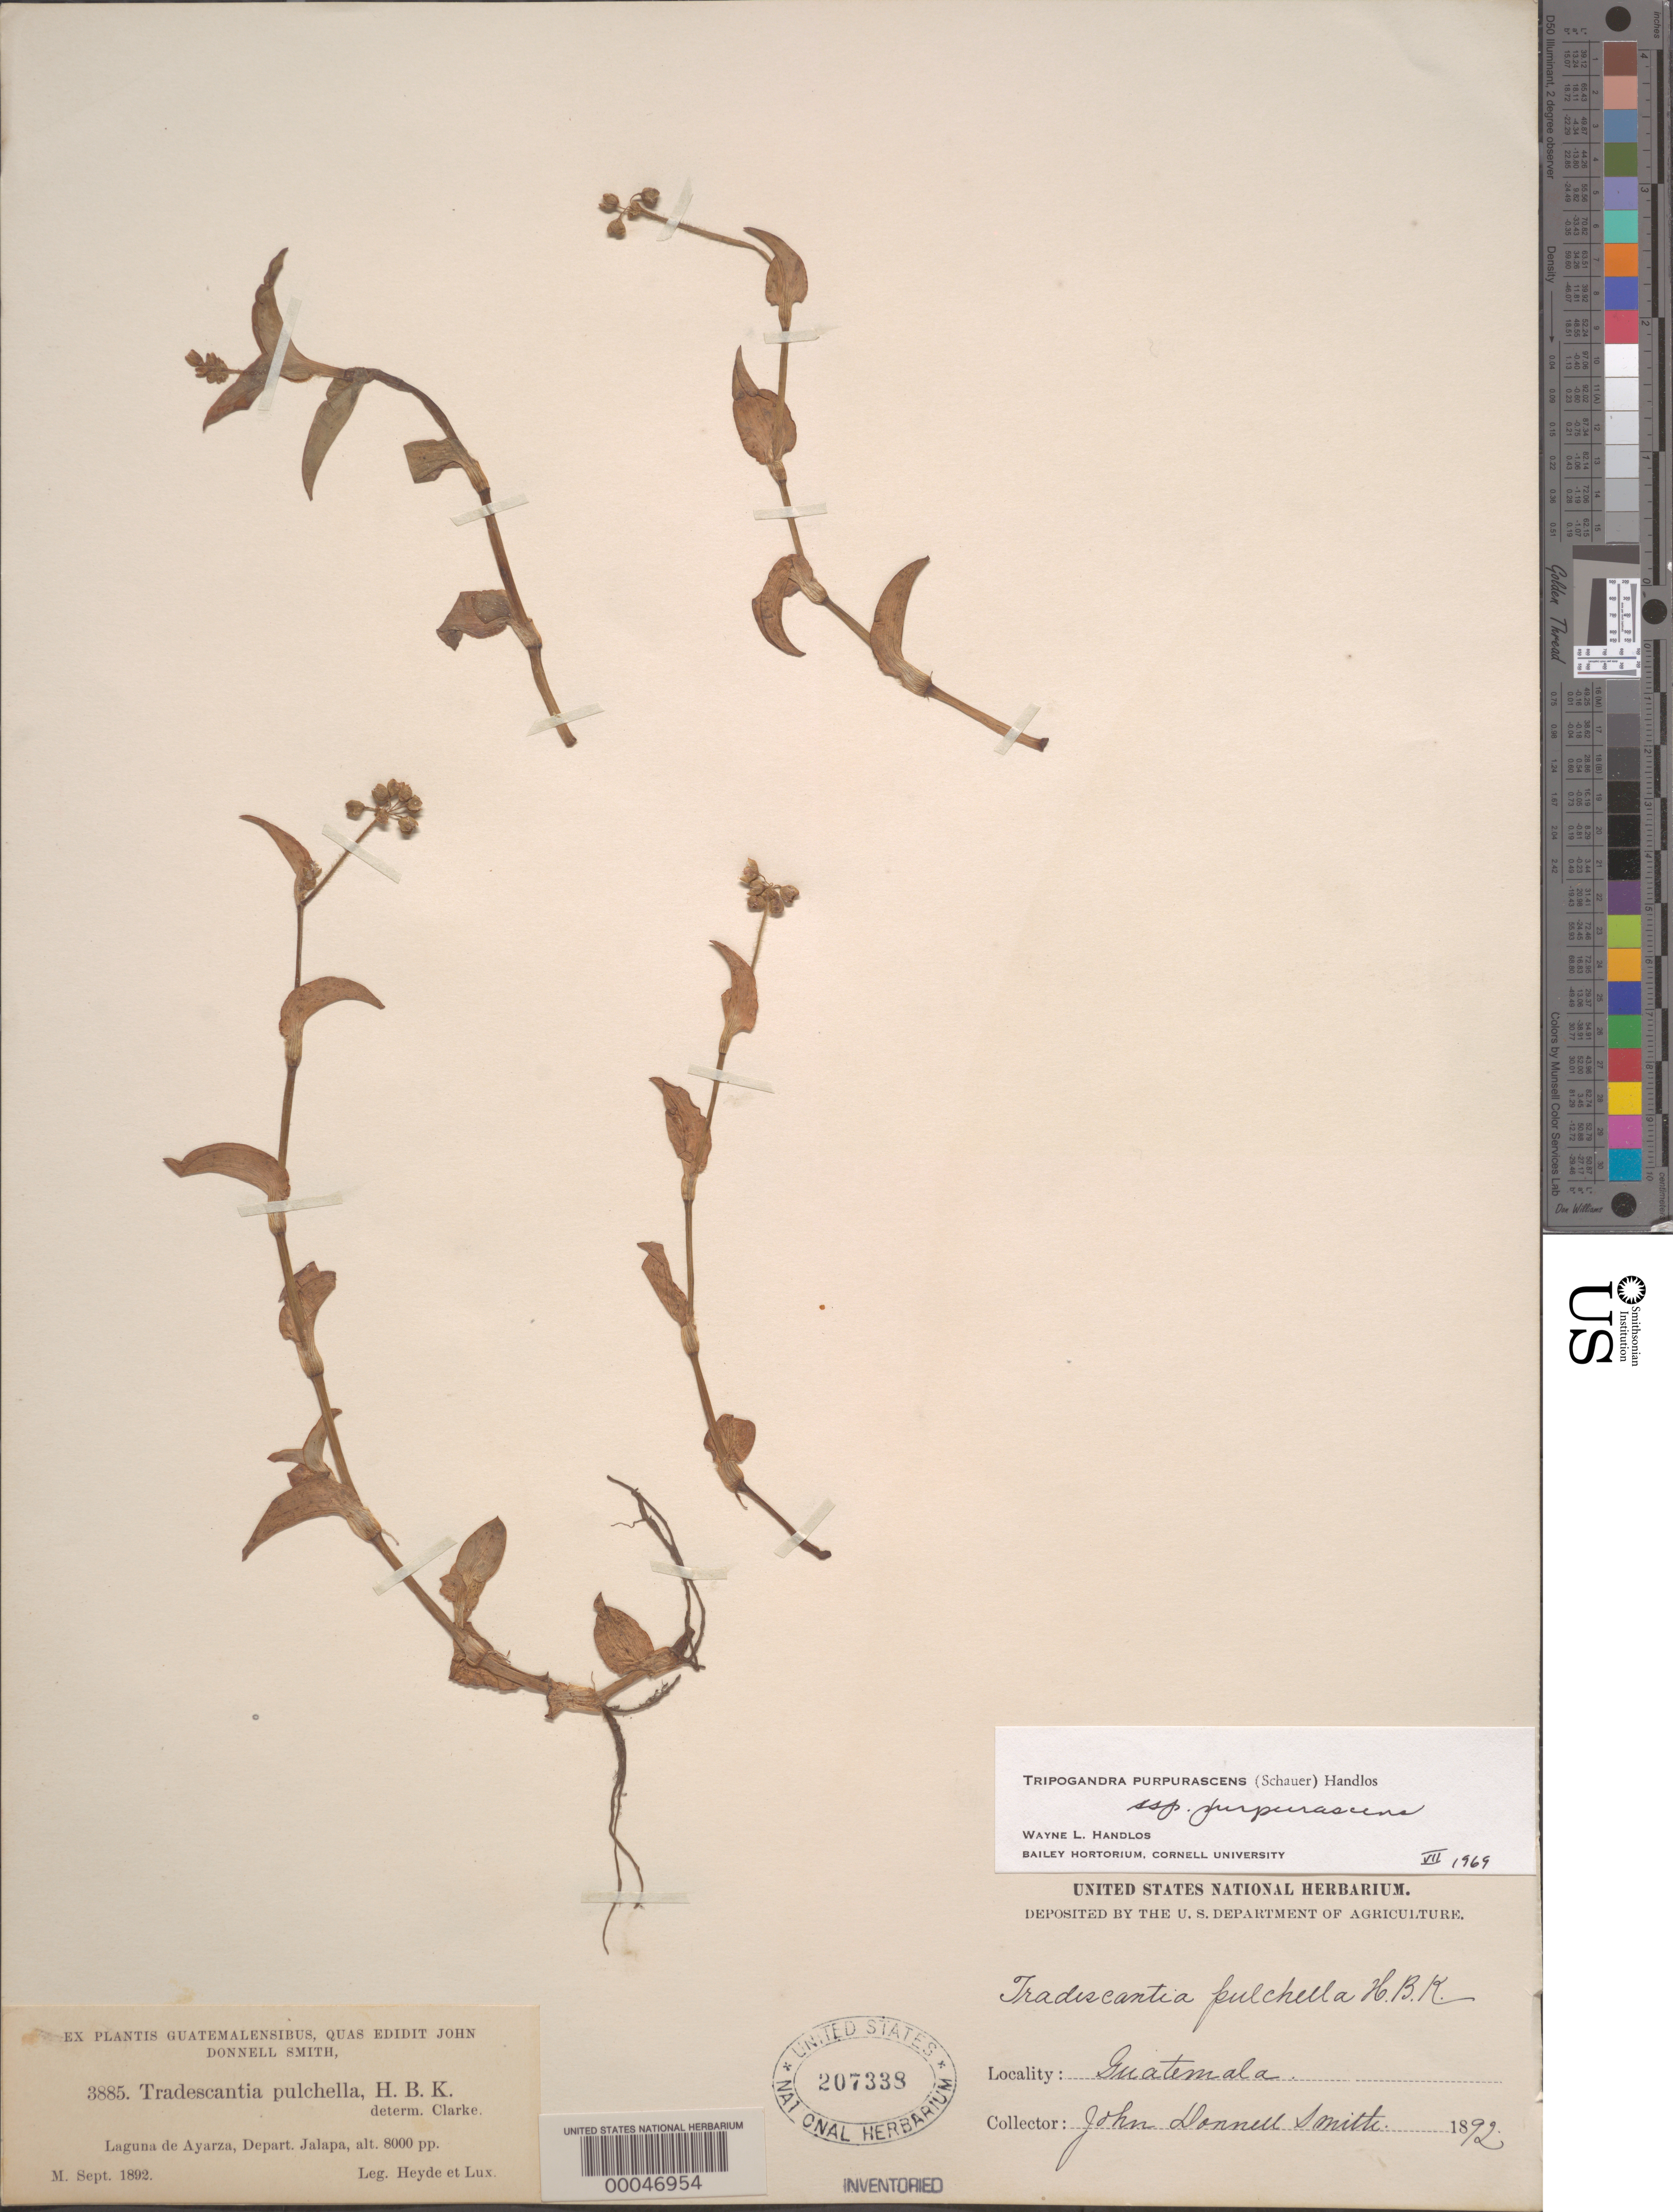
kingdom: Plantae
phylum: Tracheophyta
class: Liliopsida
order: Commelinales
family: Commelinaceae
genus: Tripogandra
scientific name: Tripogandra purpurascens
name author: (S. Schauer) Handlos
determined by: Handlos, W. L.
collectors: J. Donnell Smith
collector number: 3885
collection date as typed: Sep 1892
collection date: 1892-09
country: Guatemala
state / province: Jalapa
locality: Laguna de Ayarza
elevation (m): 2440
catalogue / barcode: US 207338